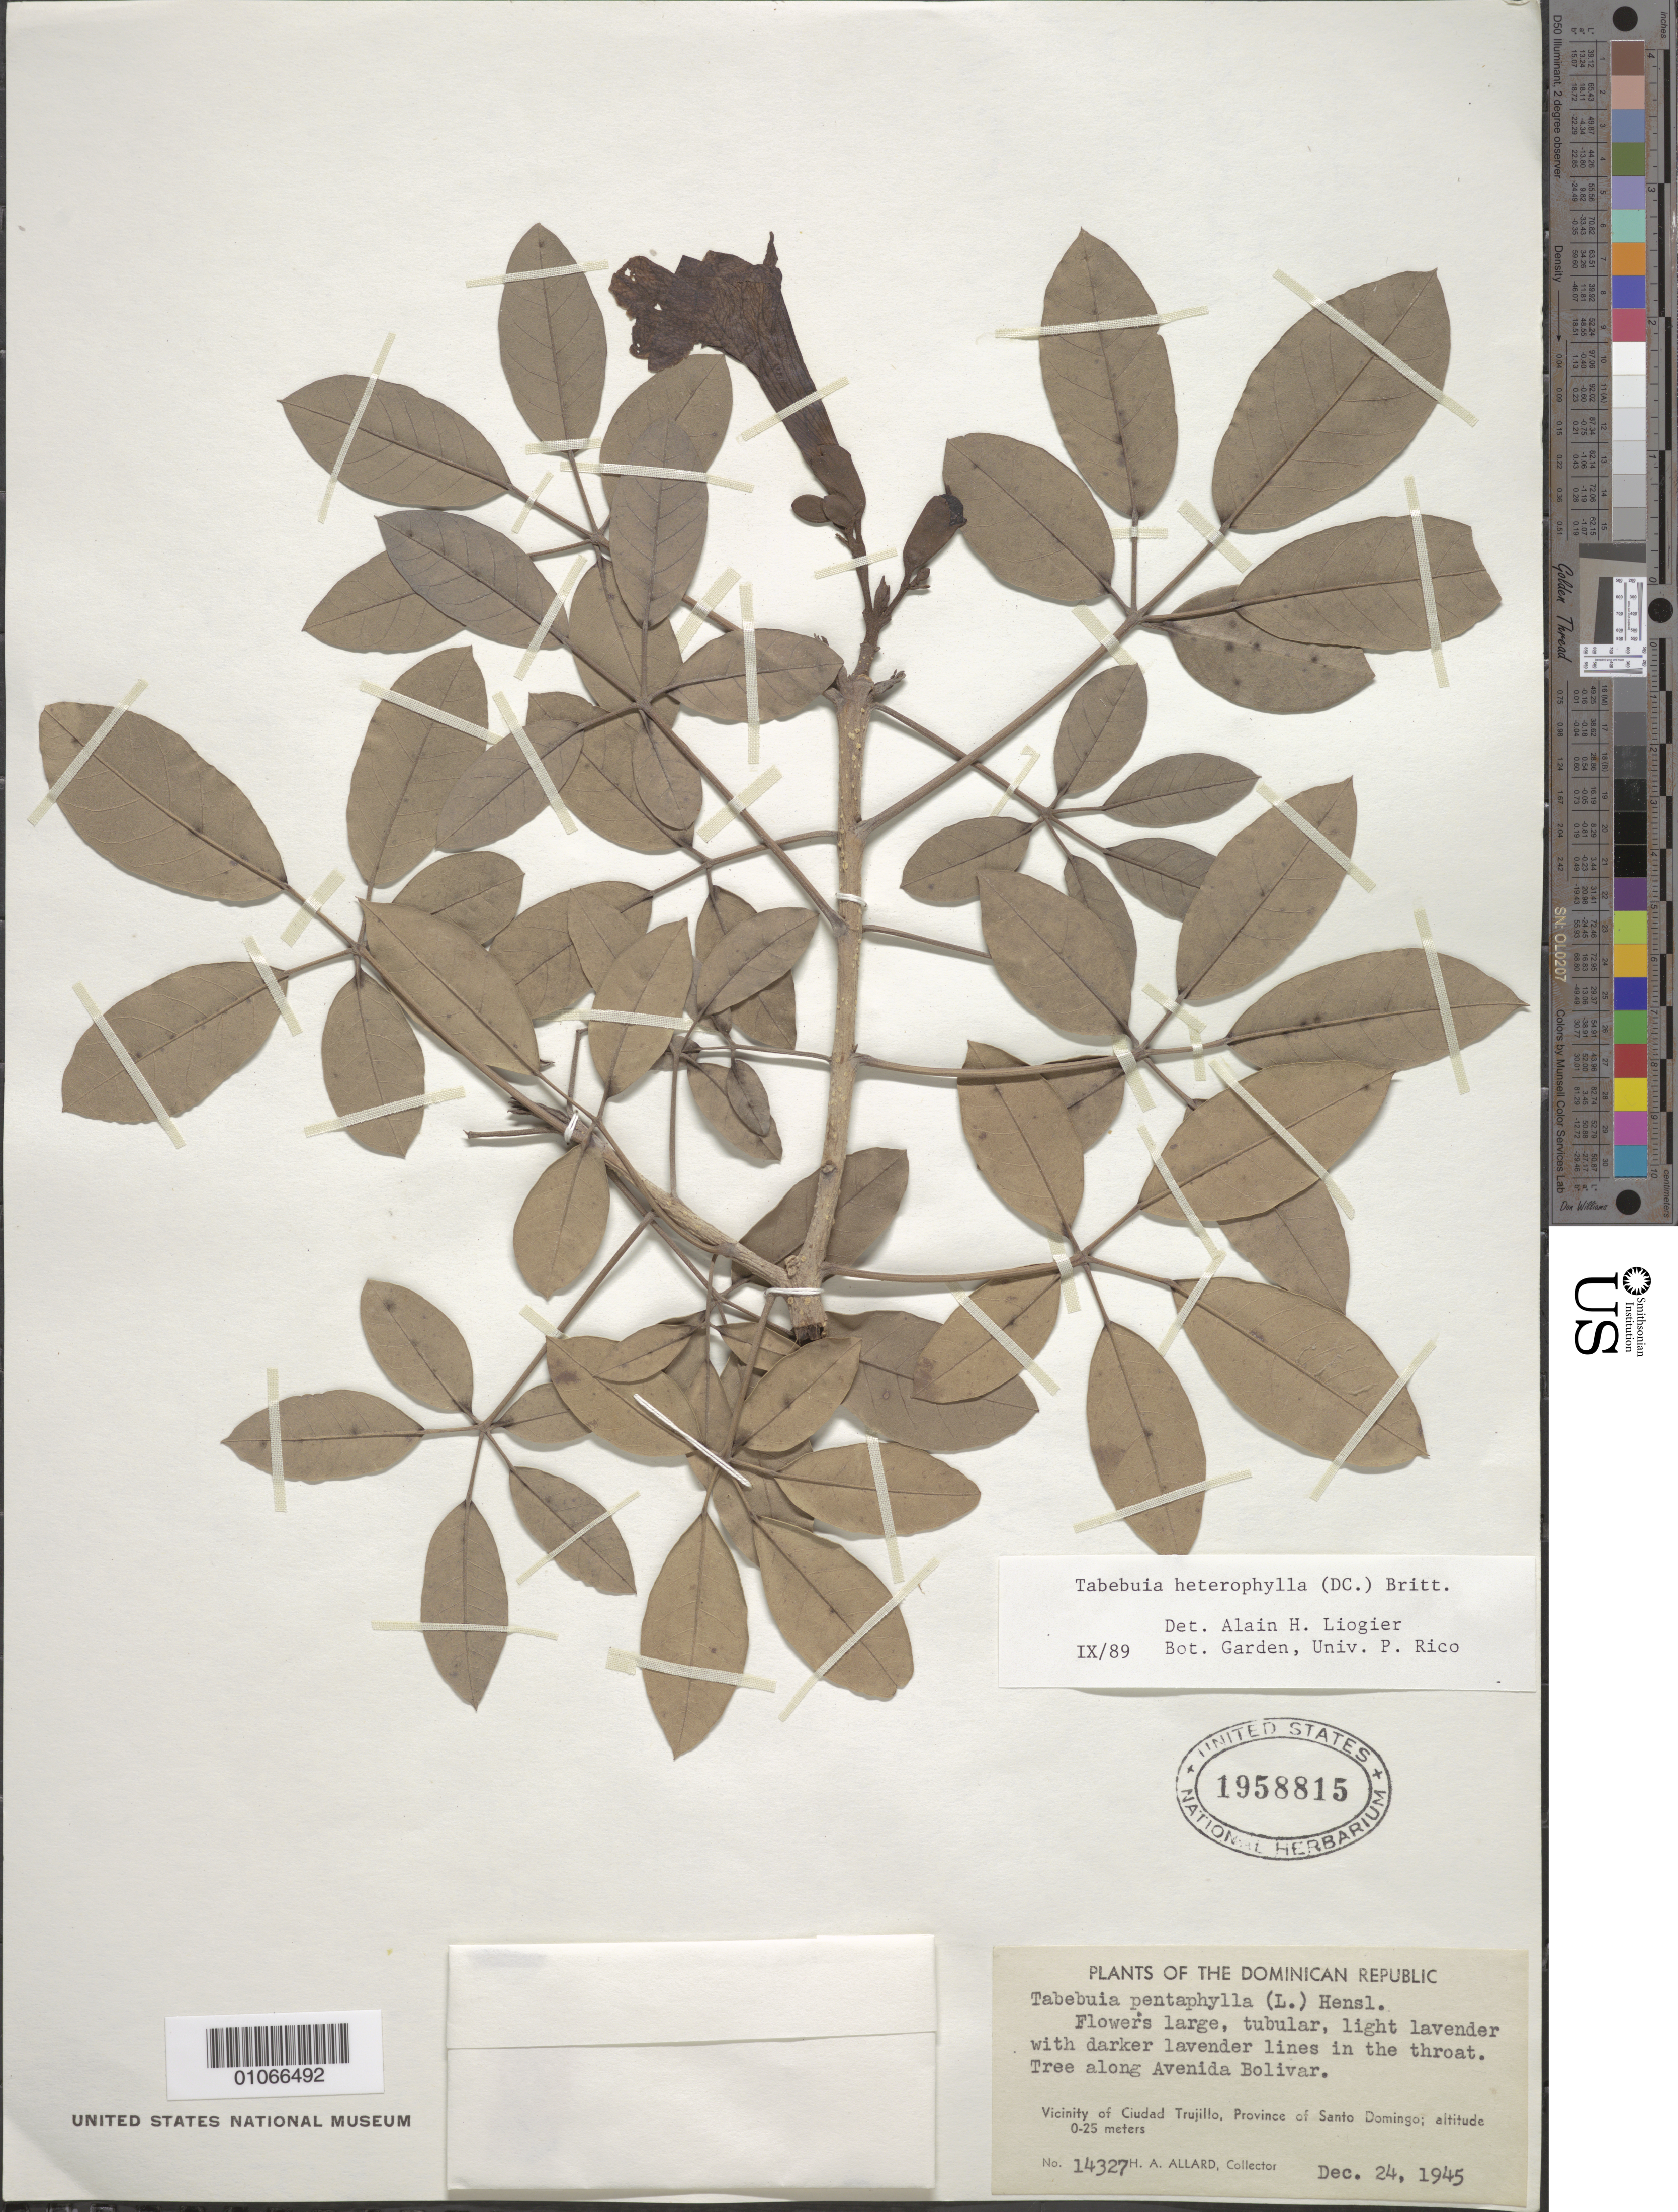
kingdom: Plantae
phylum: Tracheophyta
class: Magnoliopsida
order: Lamiales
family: Bignoniaceae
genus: Tabebuia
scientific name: Tabebuia heterophylla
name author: (DC.) Britton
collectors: H. A. Allard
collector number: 14327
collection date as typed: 24 Dec 1945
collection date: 1945-12-24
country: Dominican Republic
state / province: Santo Domingo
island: Hispaniola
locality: Vicinity of Ciudad Trujillo, along Avenida Bolivar.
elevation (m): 0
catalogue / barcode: US 1958815